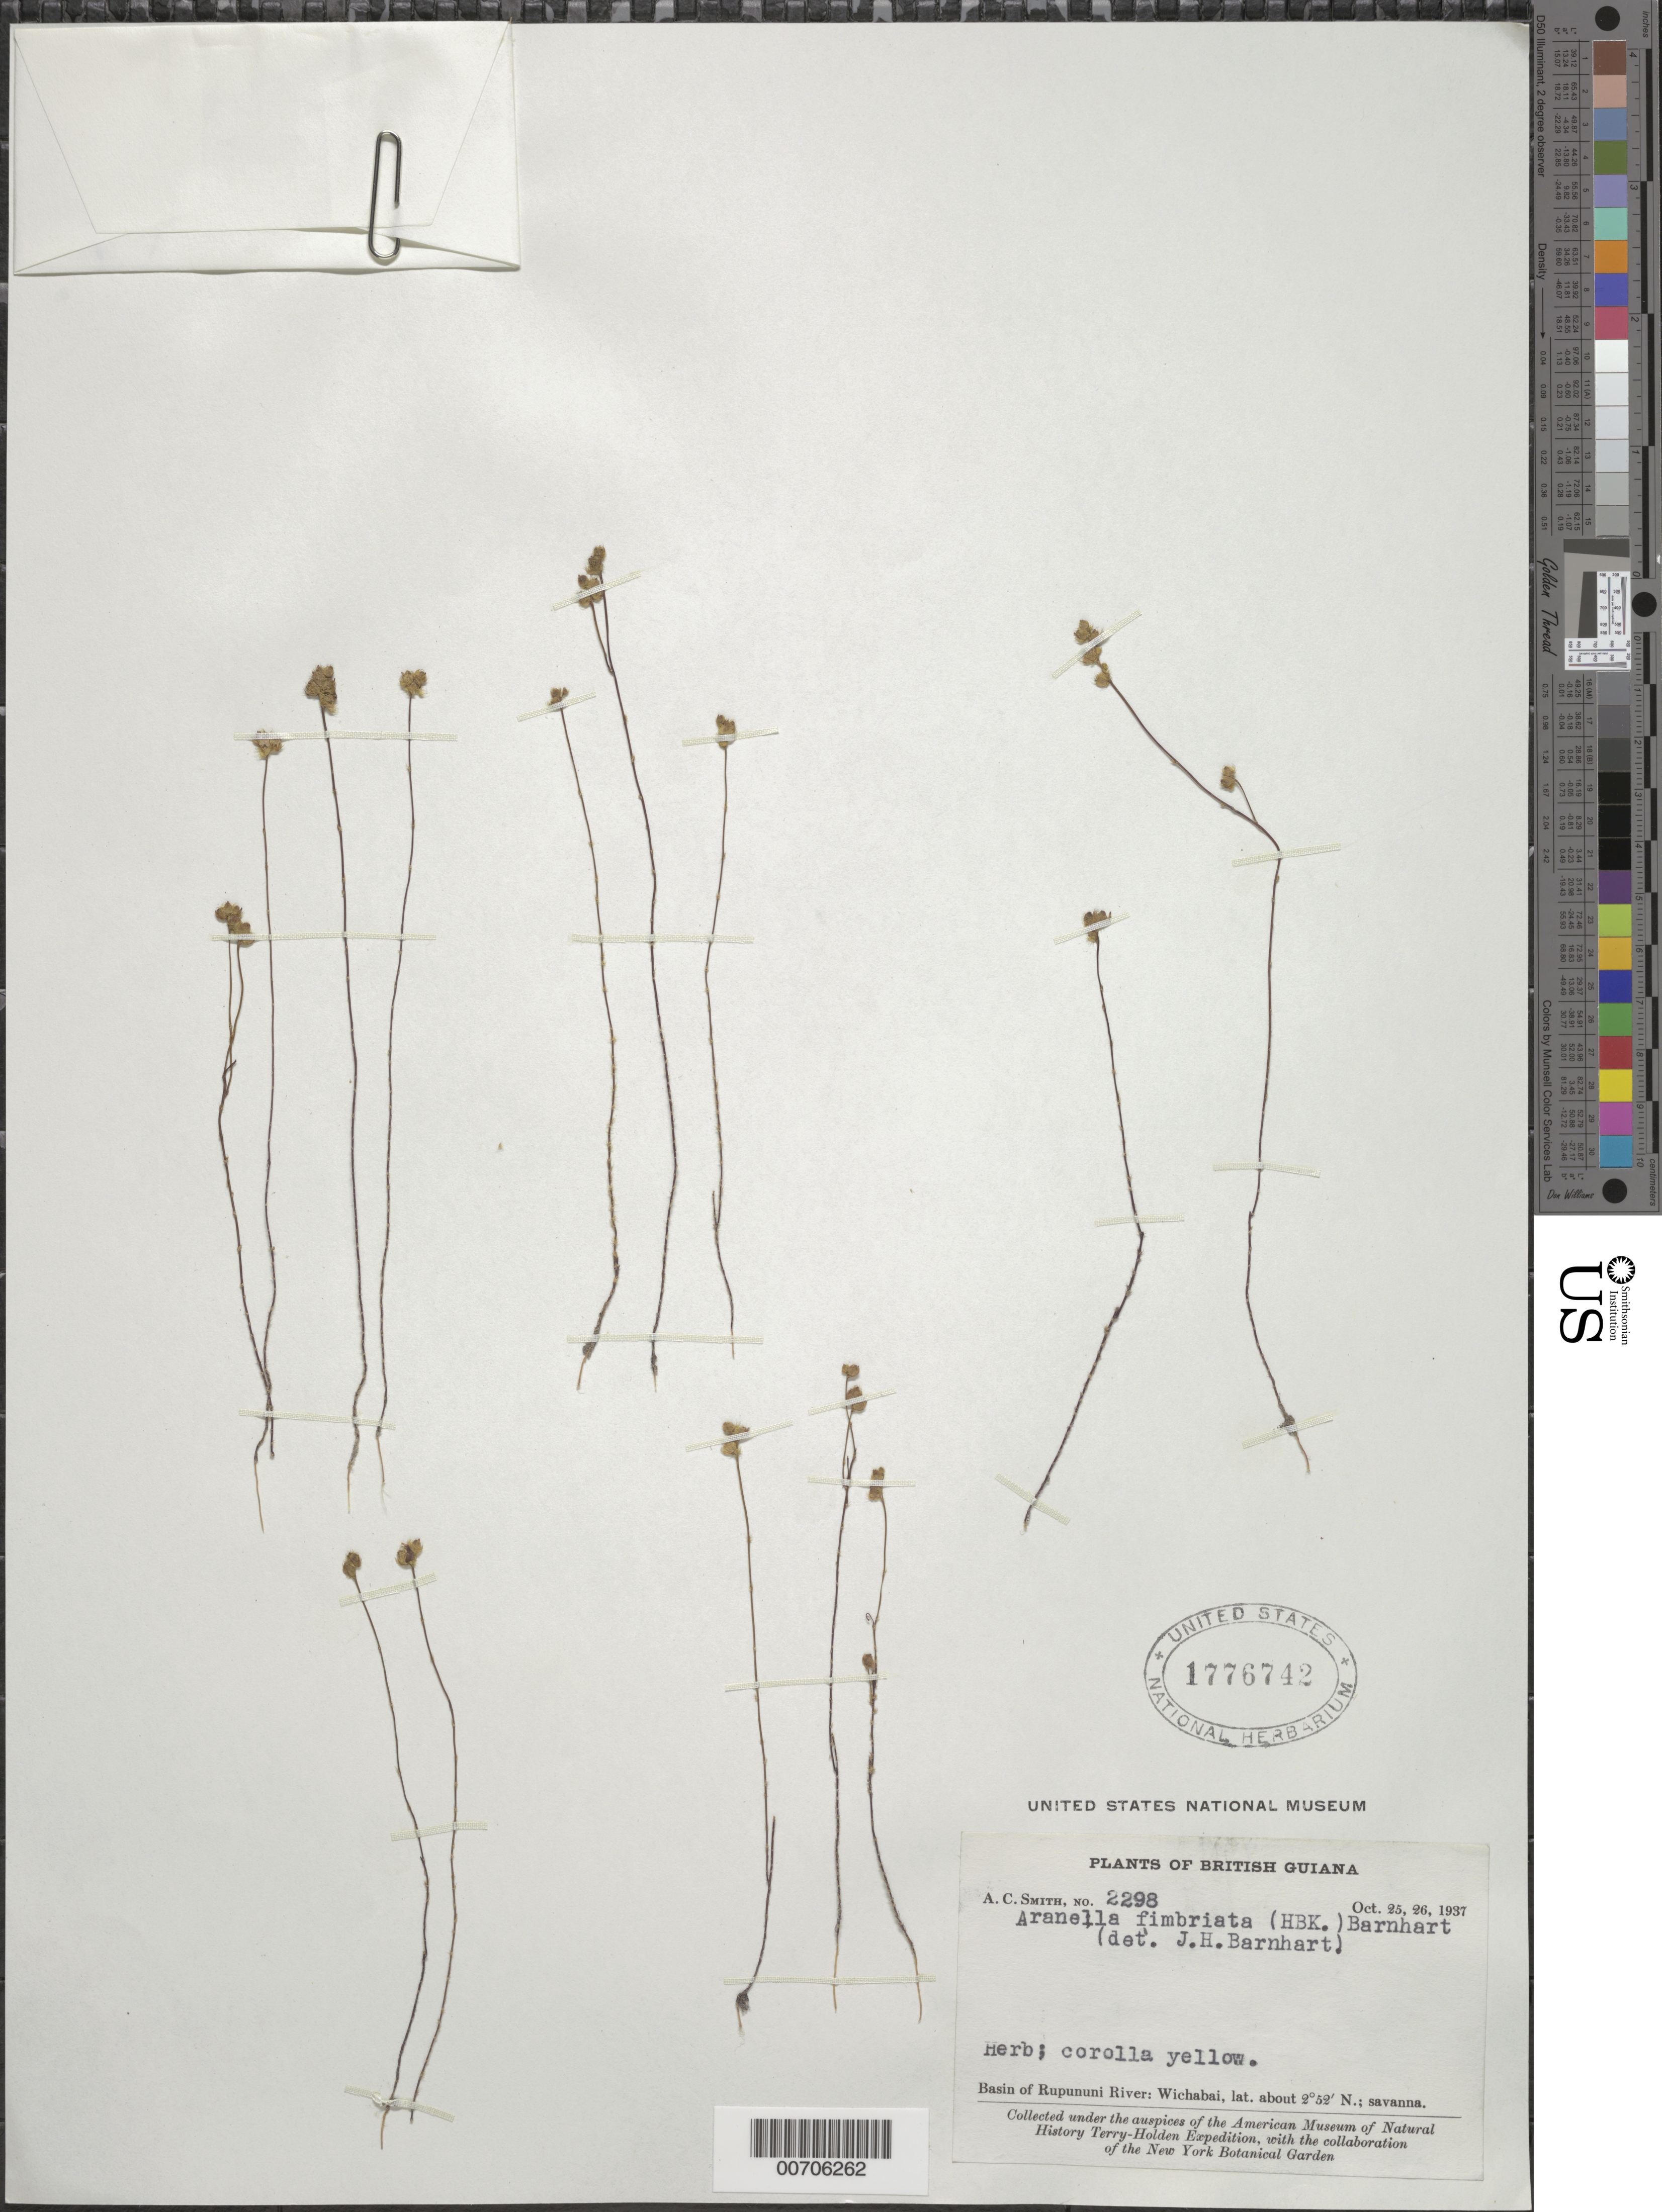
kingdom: Plantae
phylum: Tracheophyta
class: Magnoliopsida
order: Lamiales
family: Lentibulariaceae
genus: Aranella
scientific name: Aranella fimbriata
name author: (Kunth) Barnhart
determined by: Barnhart, J. H.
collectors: A. C. Smith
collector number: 2298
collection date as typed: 25-Oct-37 to 26-Oct-37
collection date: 1937-10-25/1937-10-26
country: Guyana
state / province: U. Takutu-U. Essequibo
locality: Wichabai, Rupununi River basin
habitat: Savanna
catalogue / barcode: US 1776742